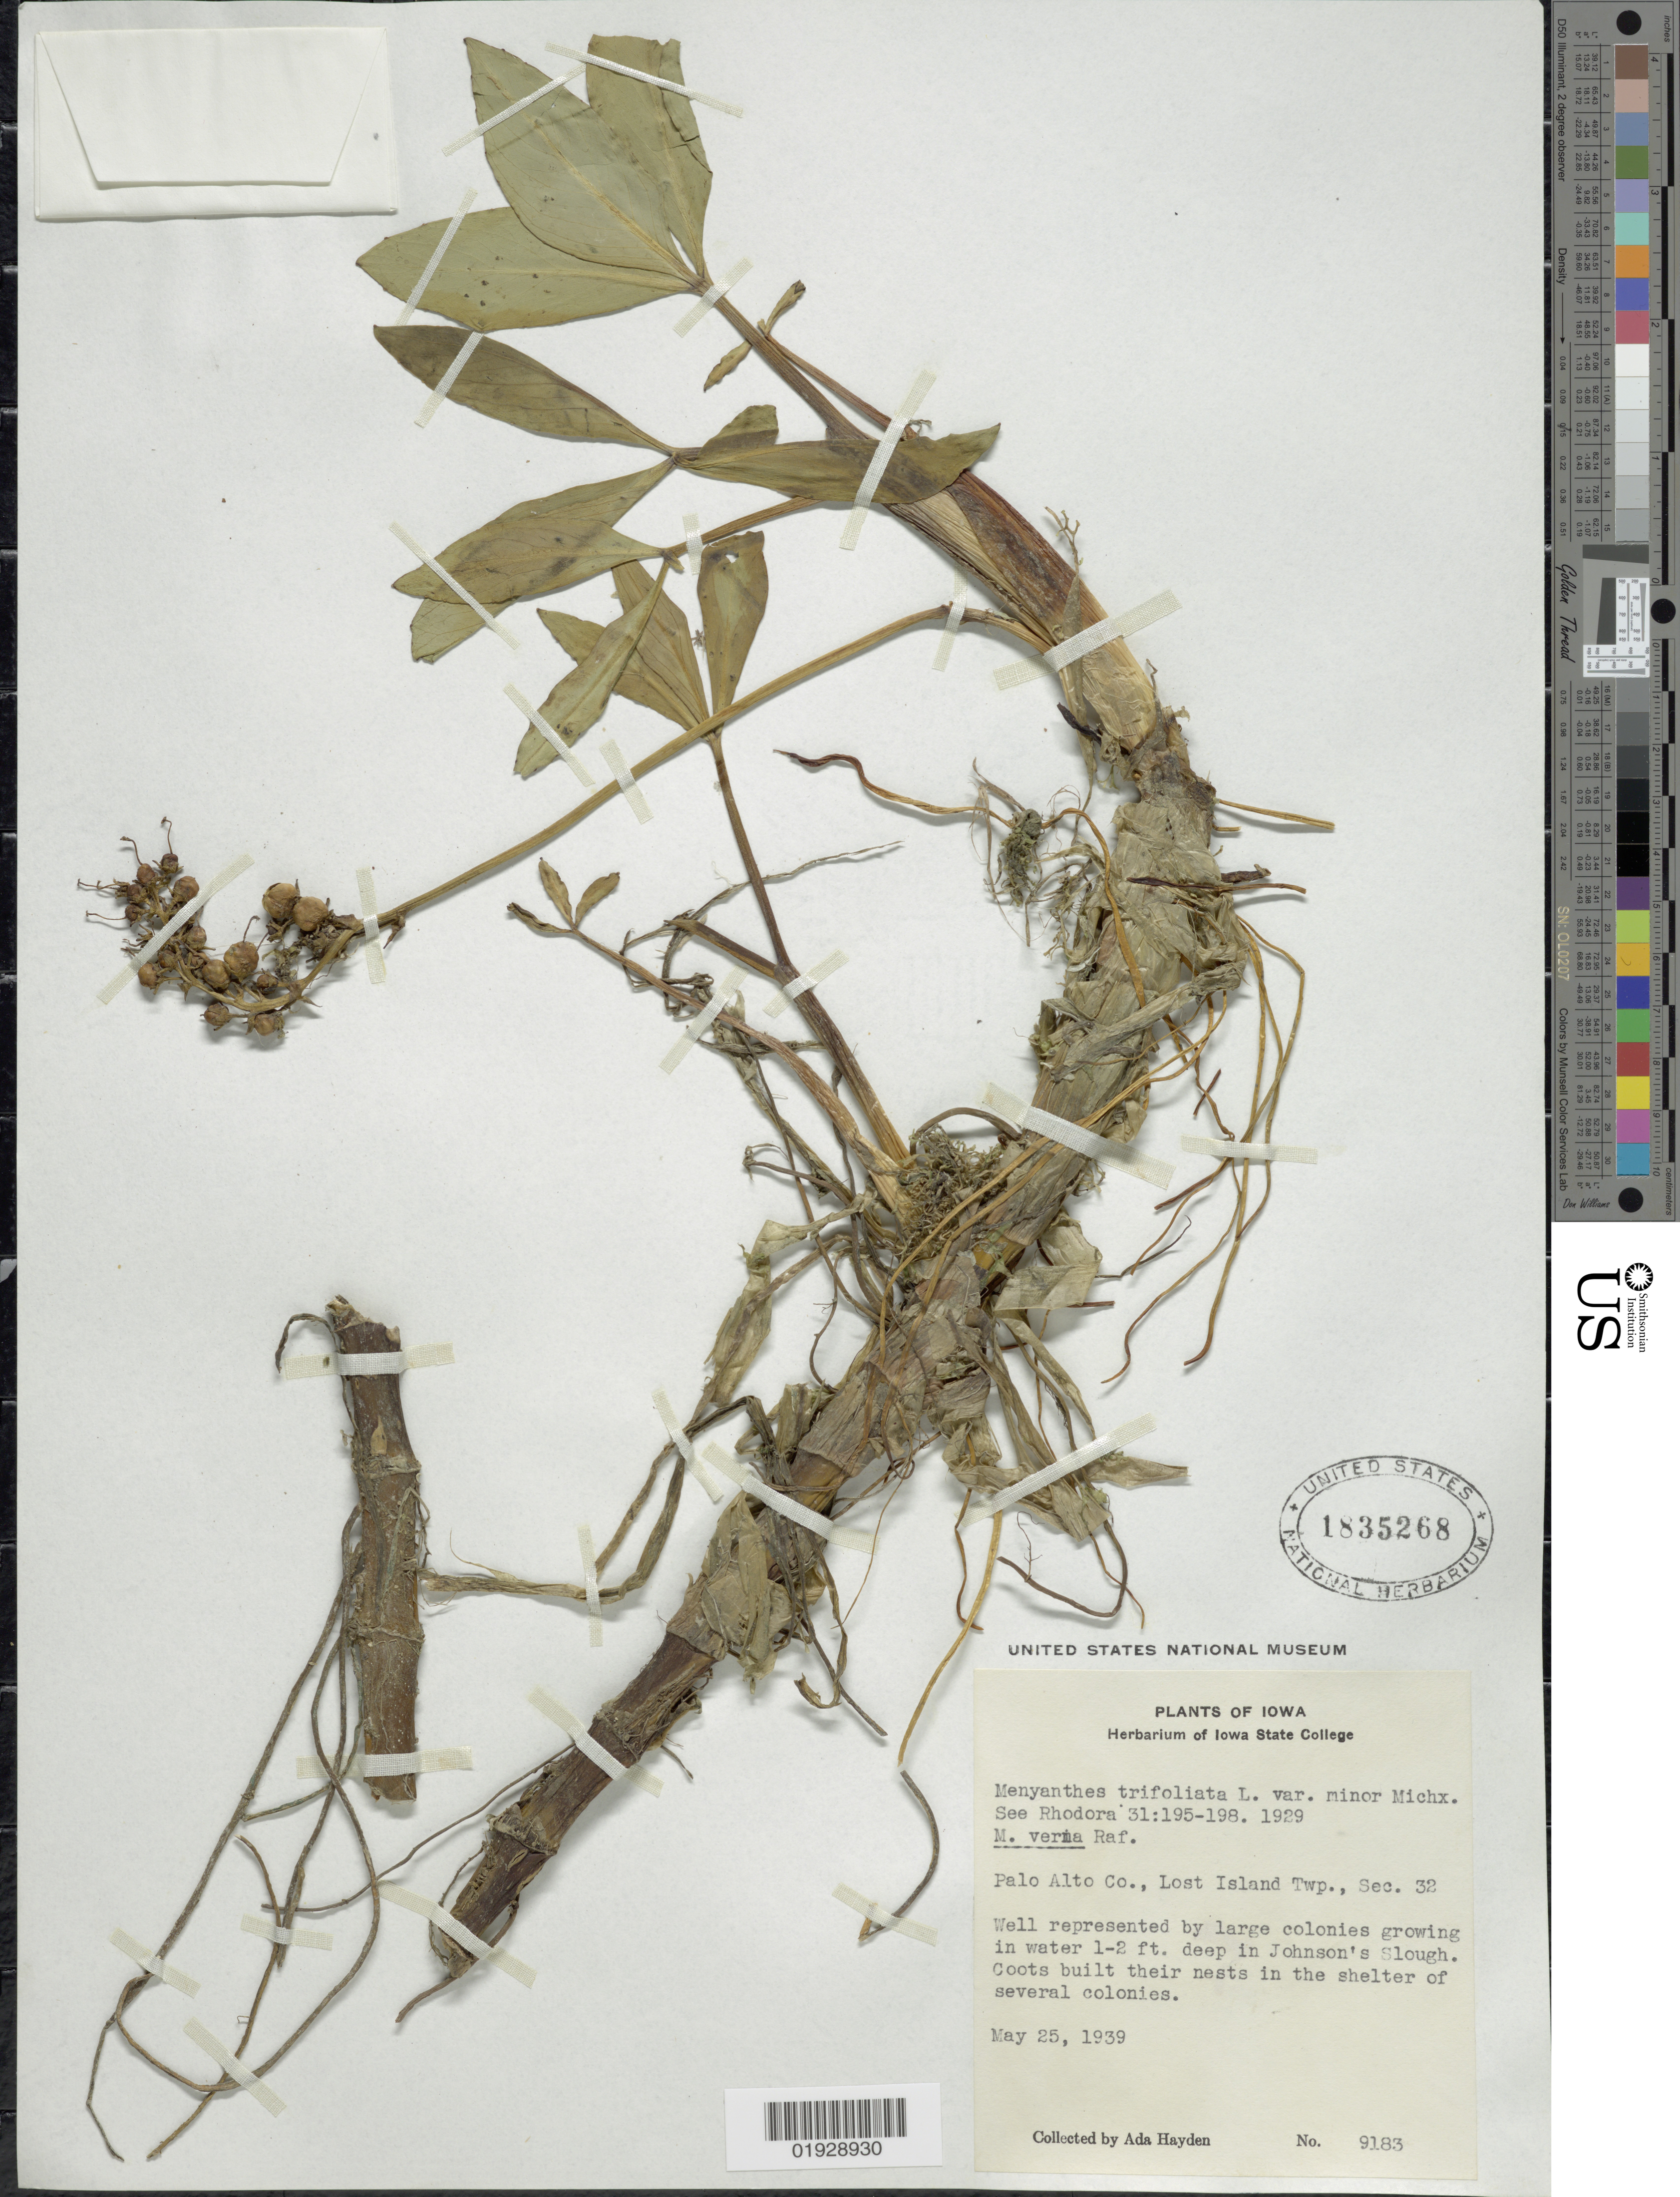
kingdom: Plantae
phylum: Tracheophyta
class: Magnoliopsida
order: Asterales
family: Menyanthaceae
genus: Menyanthes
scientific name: Menyanthes trifoliata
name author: L.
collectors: Ada Hayden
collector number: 9183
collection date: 1939-05-25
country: United States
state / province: Iowa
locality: Palo Alto Co., Lost Island Twp., Sec. 32.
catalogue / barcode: US 1835268